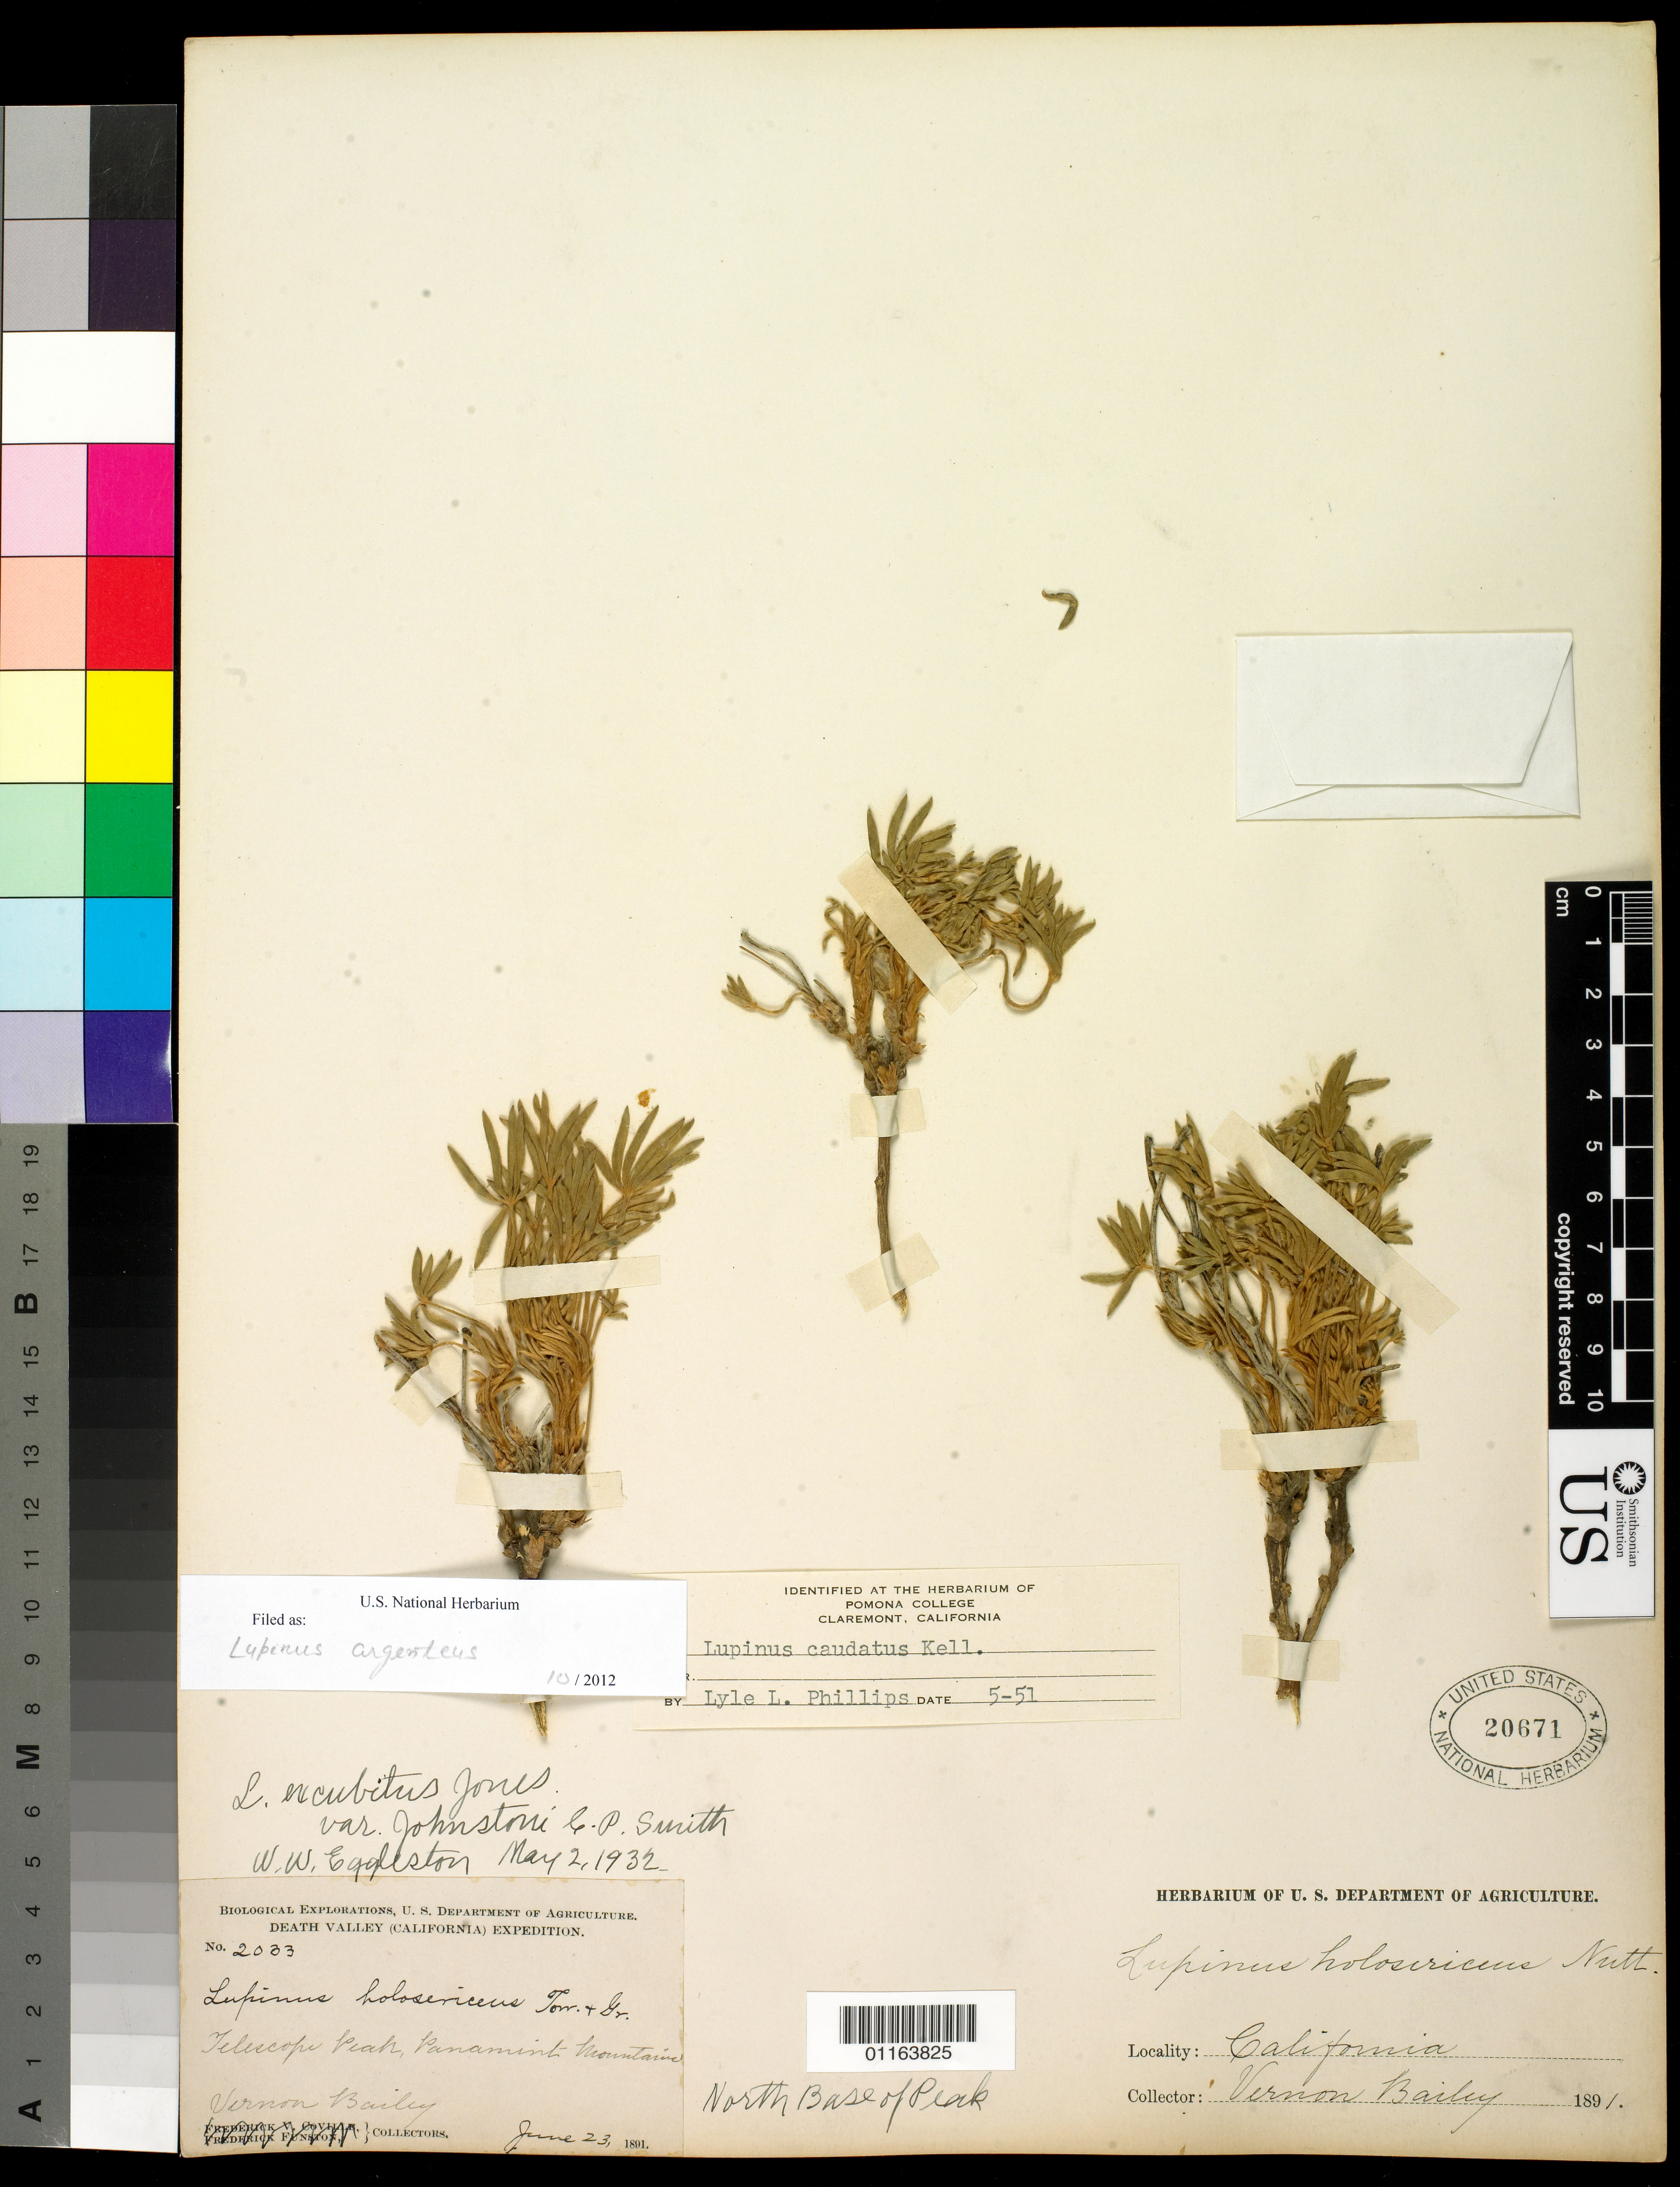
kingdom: Plantae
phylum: Tracheophyta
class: Magnoliopsida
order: Fabales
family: Fabaceae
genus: Lupinus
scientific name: Lupinus caudatus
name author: Kellogg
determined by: Phillips, L. Ll.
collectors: V. O. Bailey & F. Funston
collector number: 2033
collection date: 1891-06-23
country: United States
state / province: California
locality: Telescope Peak, Panamint Mts.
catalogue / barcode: US 20671